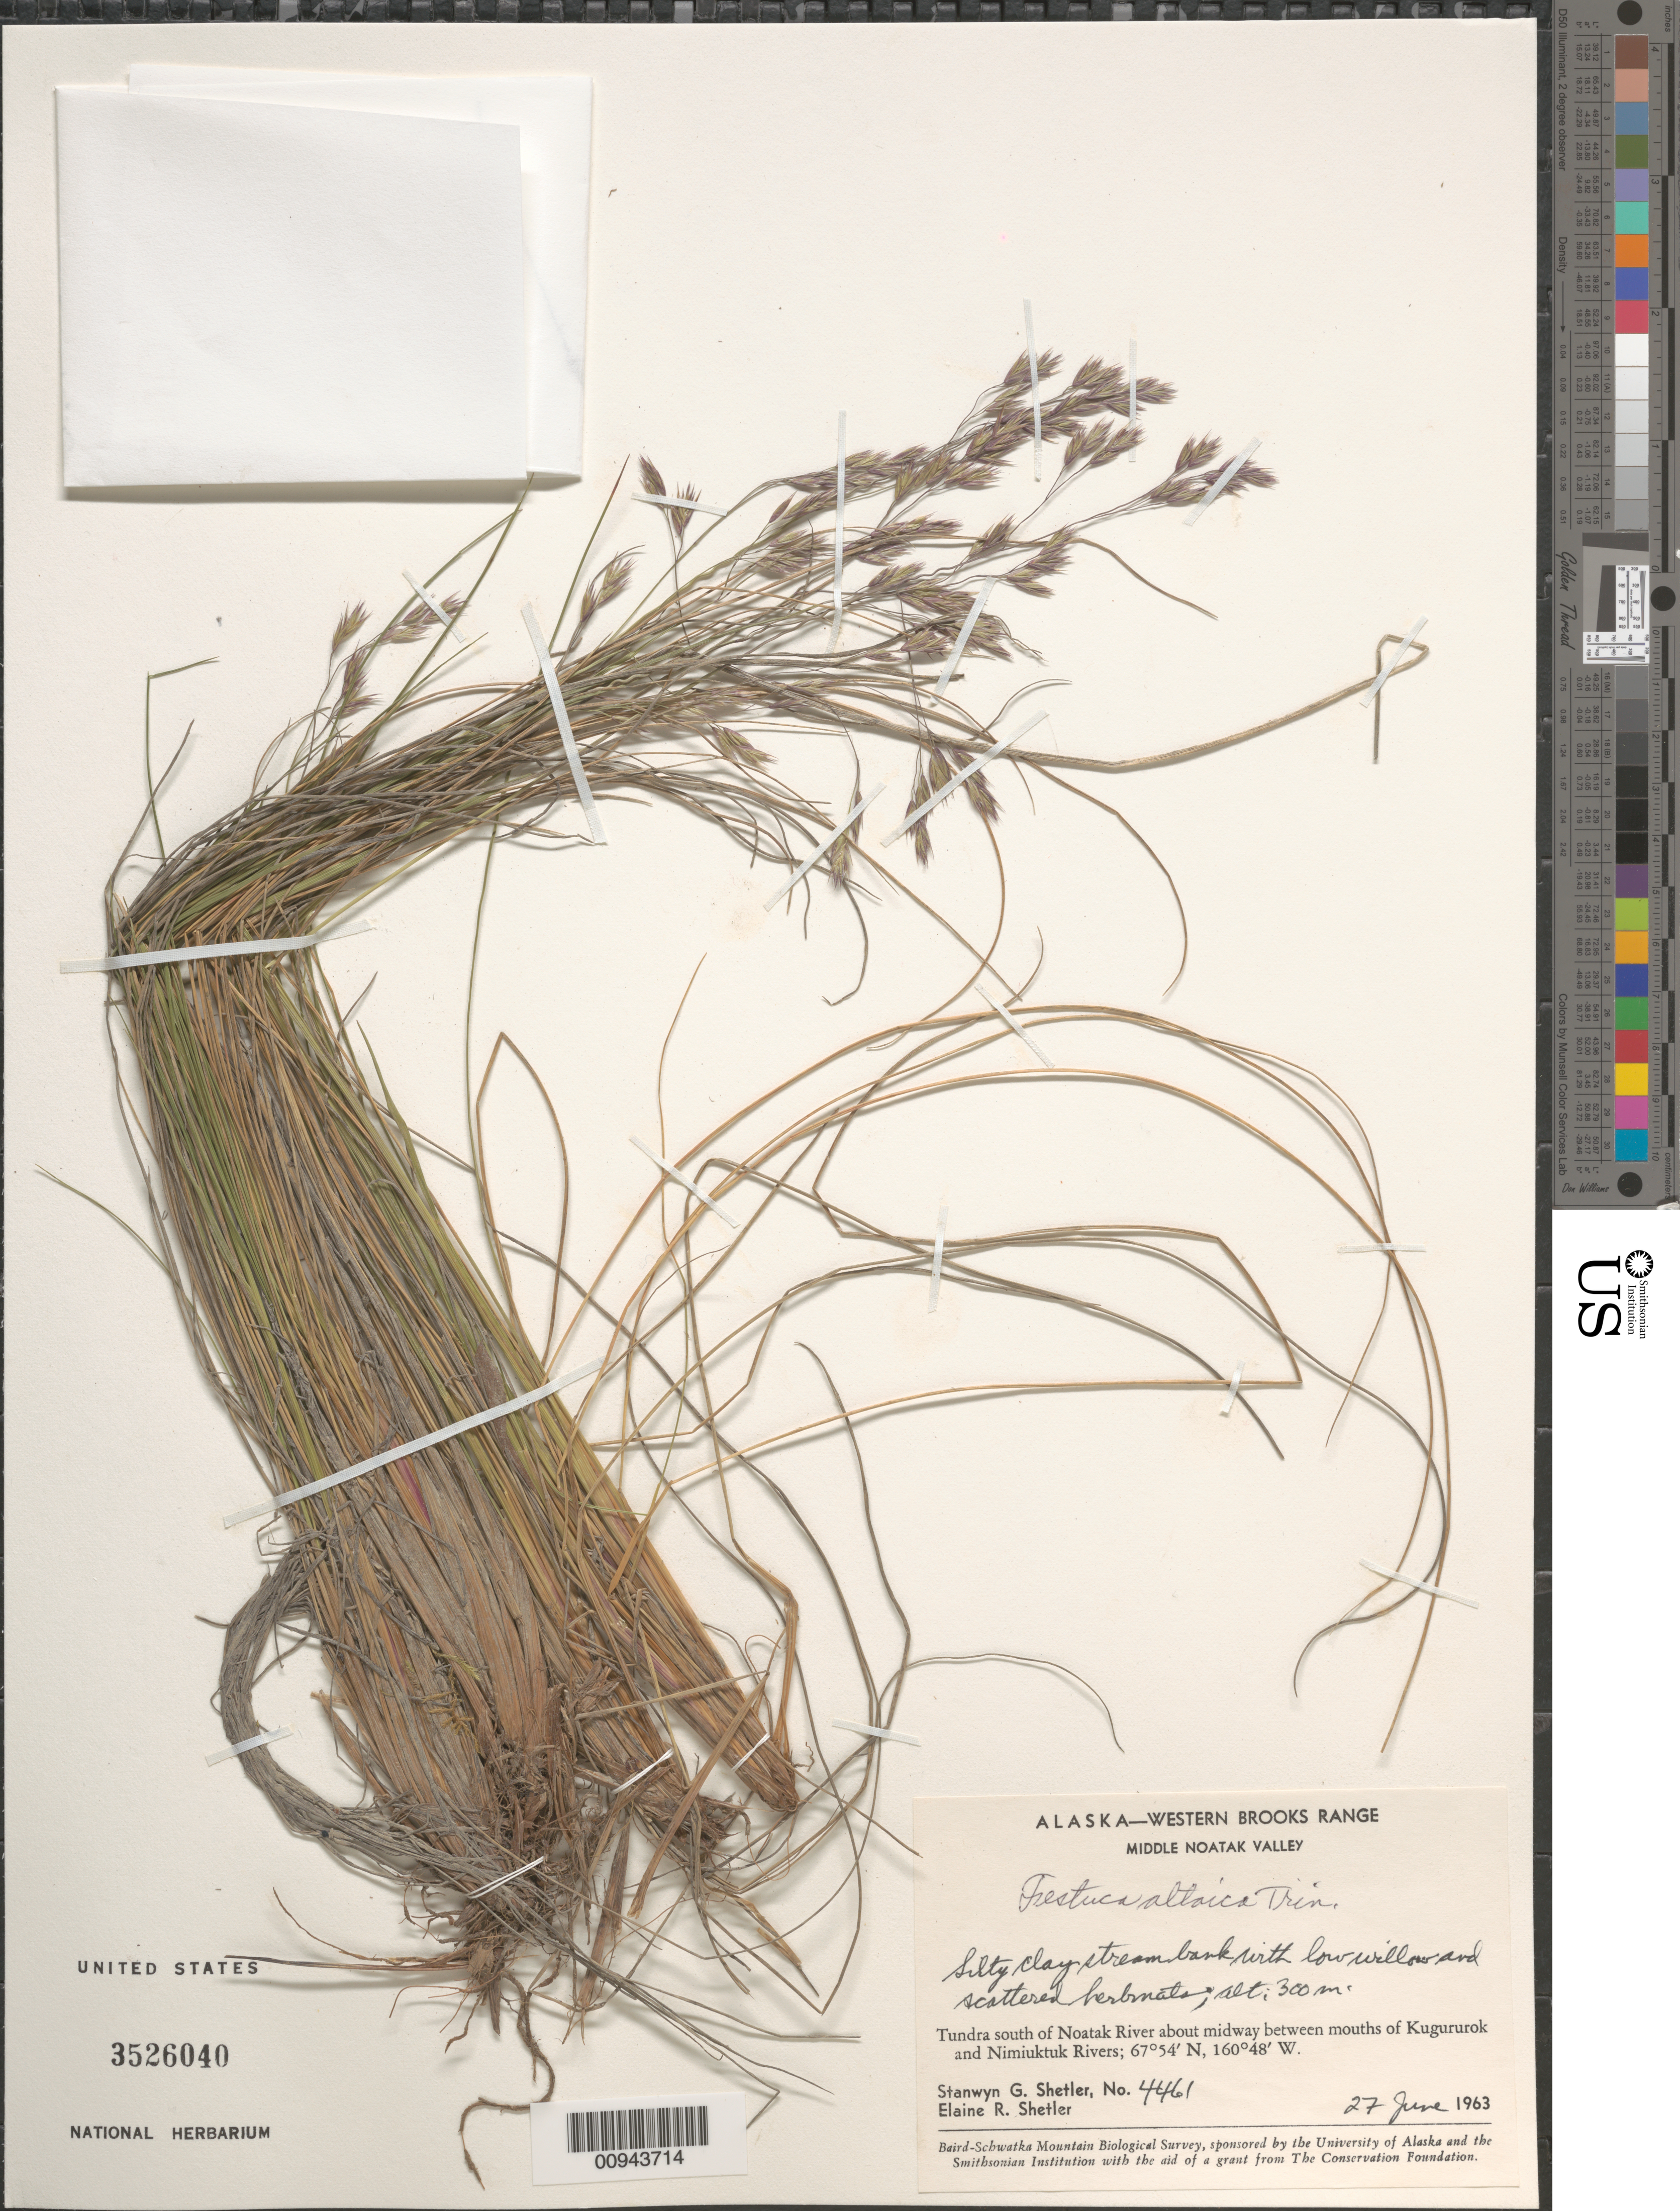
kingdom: Plantae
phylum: Tracheophyta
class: Liliopsida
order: Poales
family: Poaceae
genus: Festuca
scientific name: Festuca altaica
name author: Trin.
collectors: S. Shetler & E. R. Shetler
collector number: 4461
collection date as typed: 27 Jun 1963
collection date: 1963-06-27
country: United States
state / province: Alaska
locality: S of Noatak River about midway between mouths of Kugururok and Nimiuktuk Rivers. Western Brooks Range, Middle Noatak Valley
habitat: Tundra. Silty clay stream bank with low willows and scattered herbmats.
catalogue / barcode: US 3526040